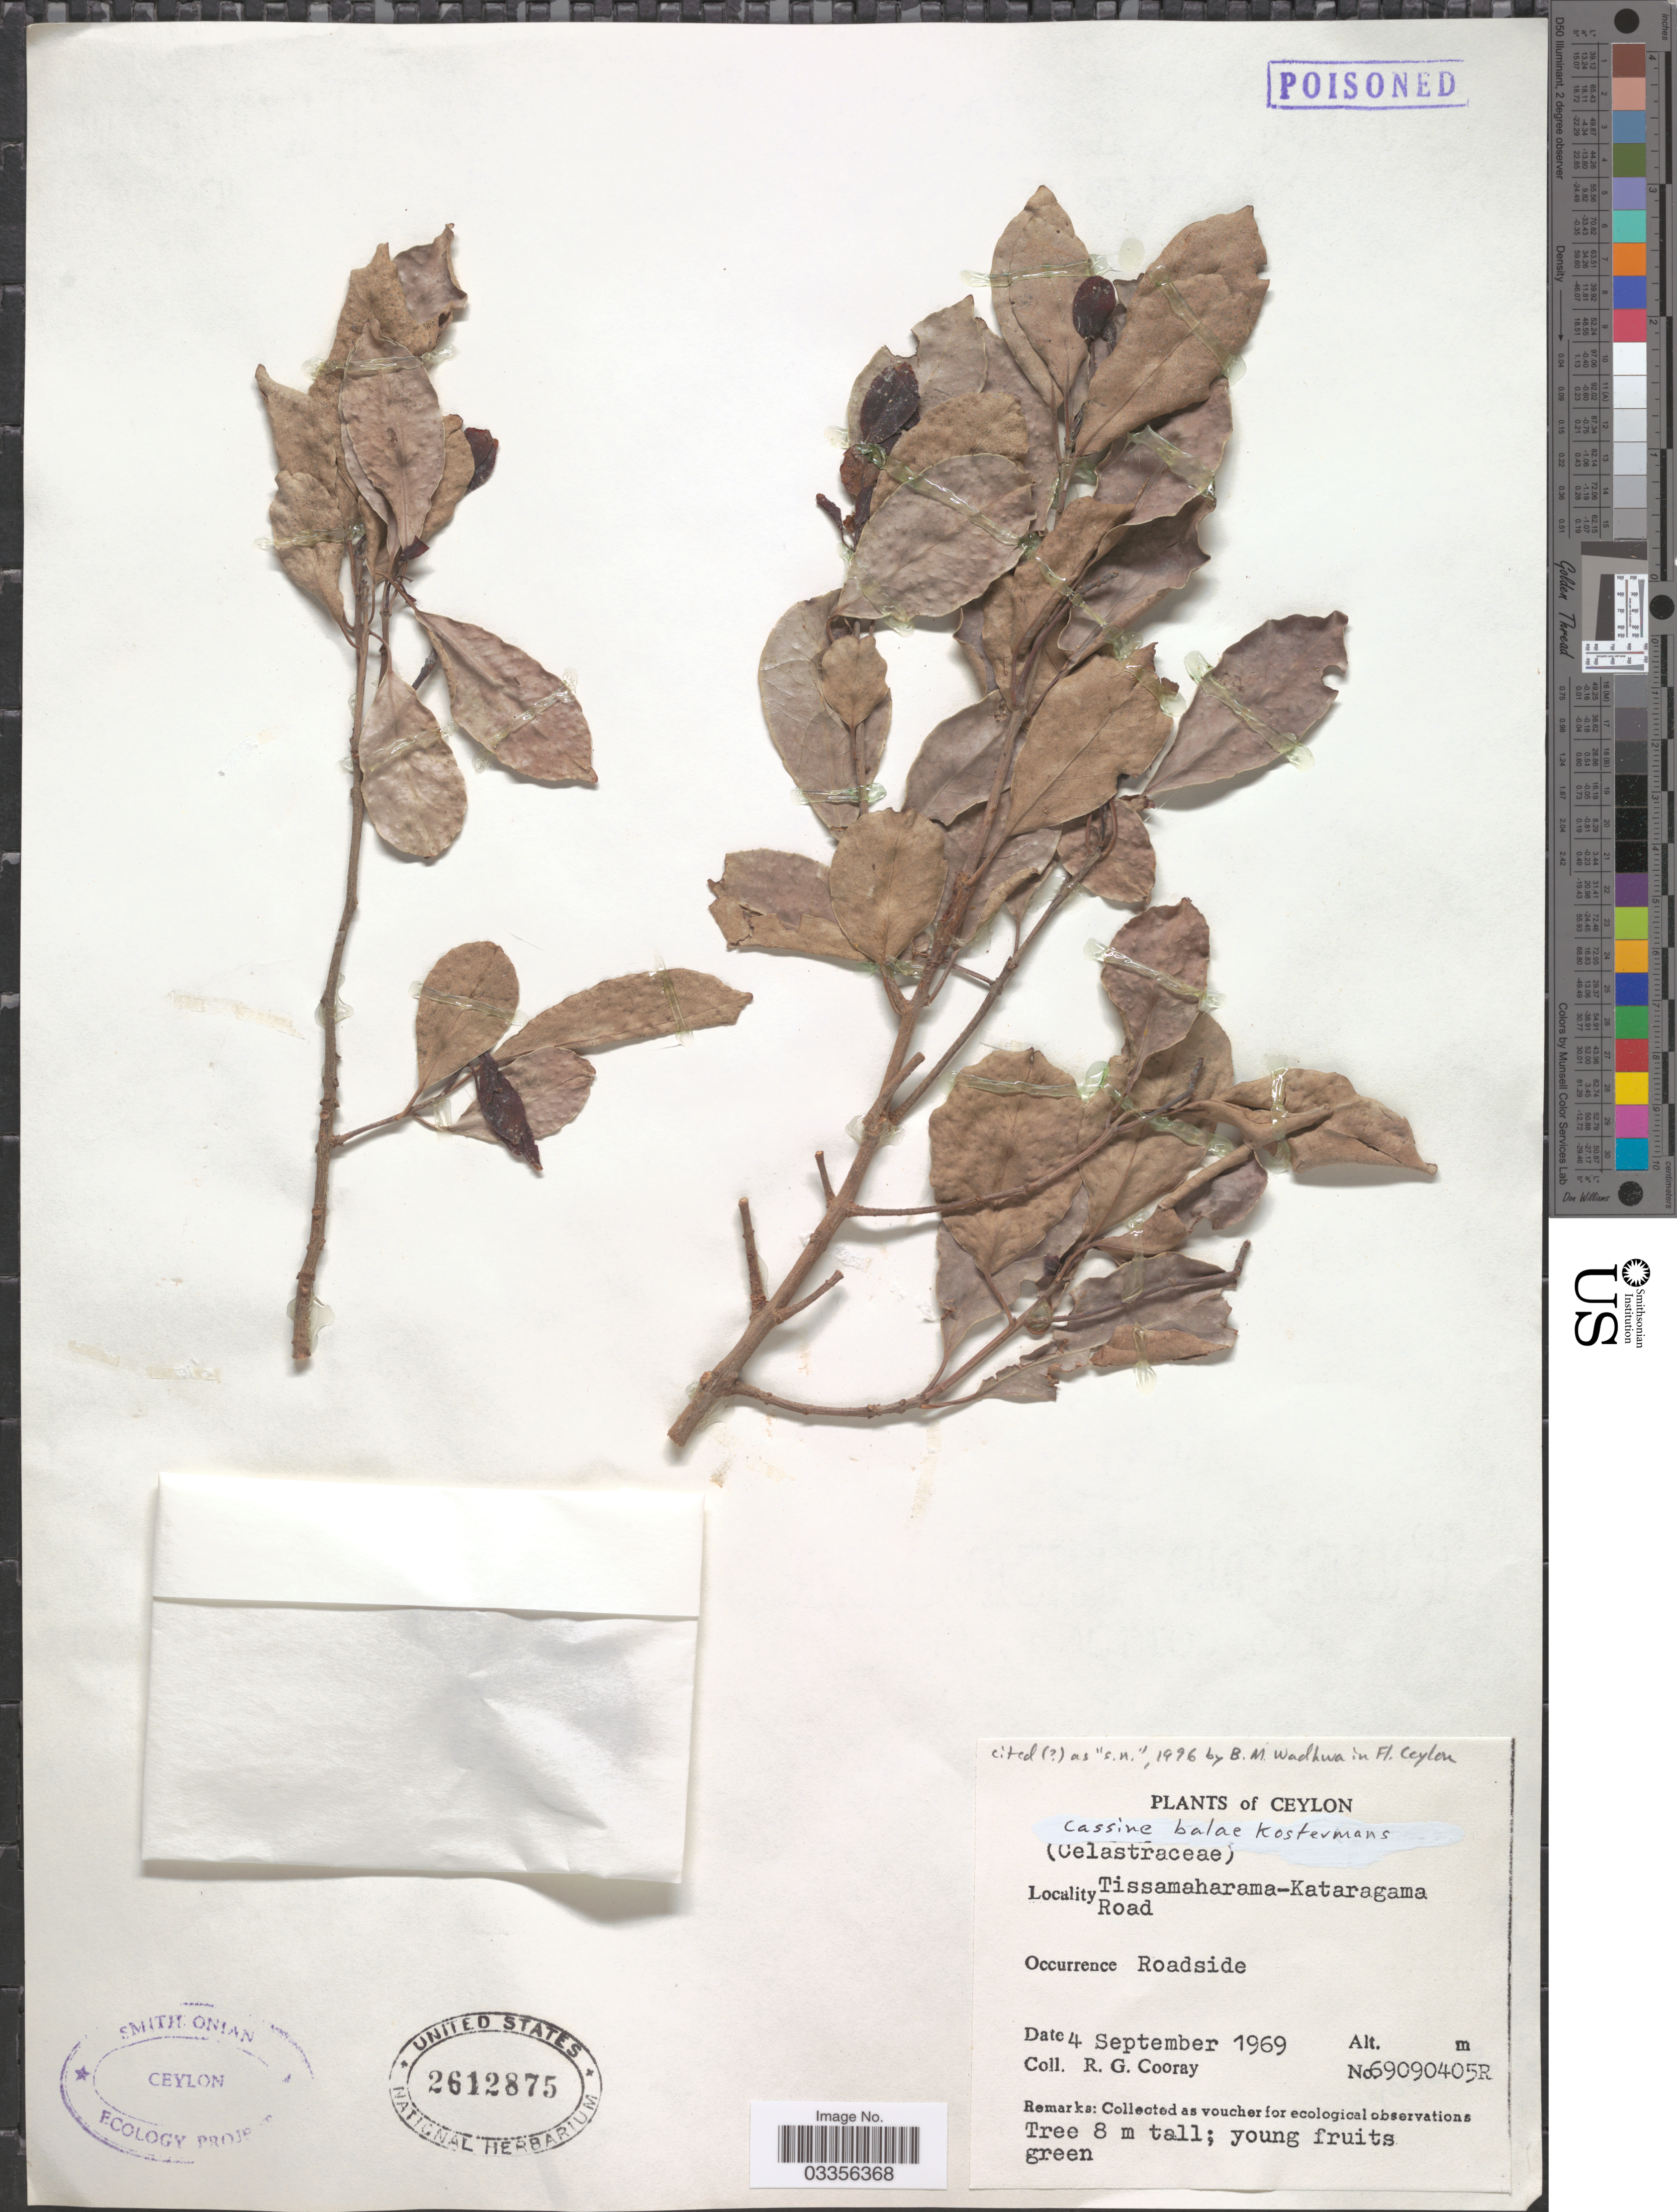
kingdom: Plantae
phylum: Tracheophyta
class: Magnoliopsida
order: Celastrales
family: Celastraceae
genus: Cassine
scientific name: Cassine balae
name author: Kosterm.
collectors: R. Cooray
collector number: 69090405R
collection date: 1969-09-04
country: Sri Lanka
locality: Ceylon. Tissamaharama-Kataragama Road.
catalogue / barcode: US 2612875